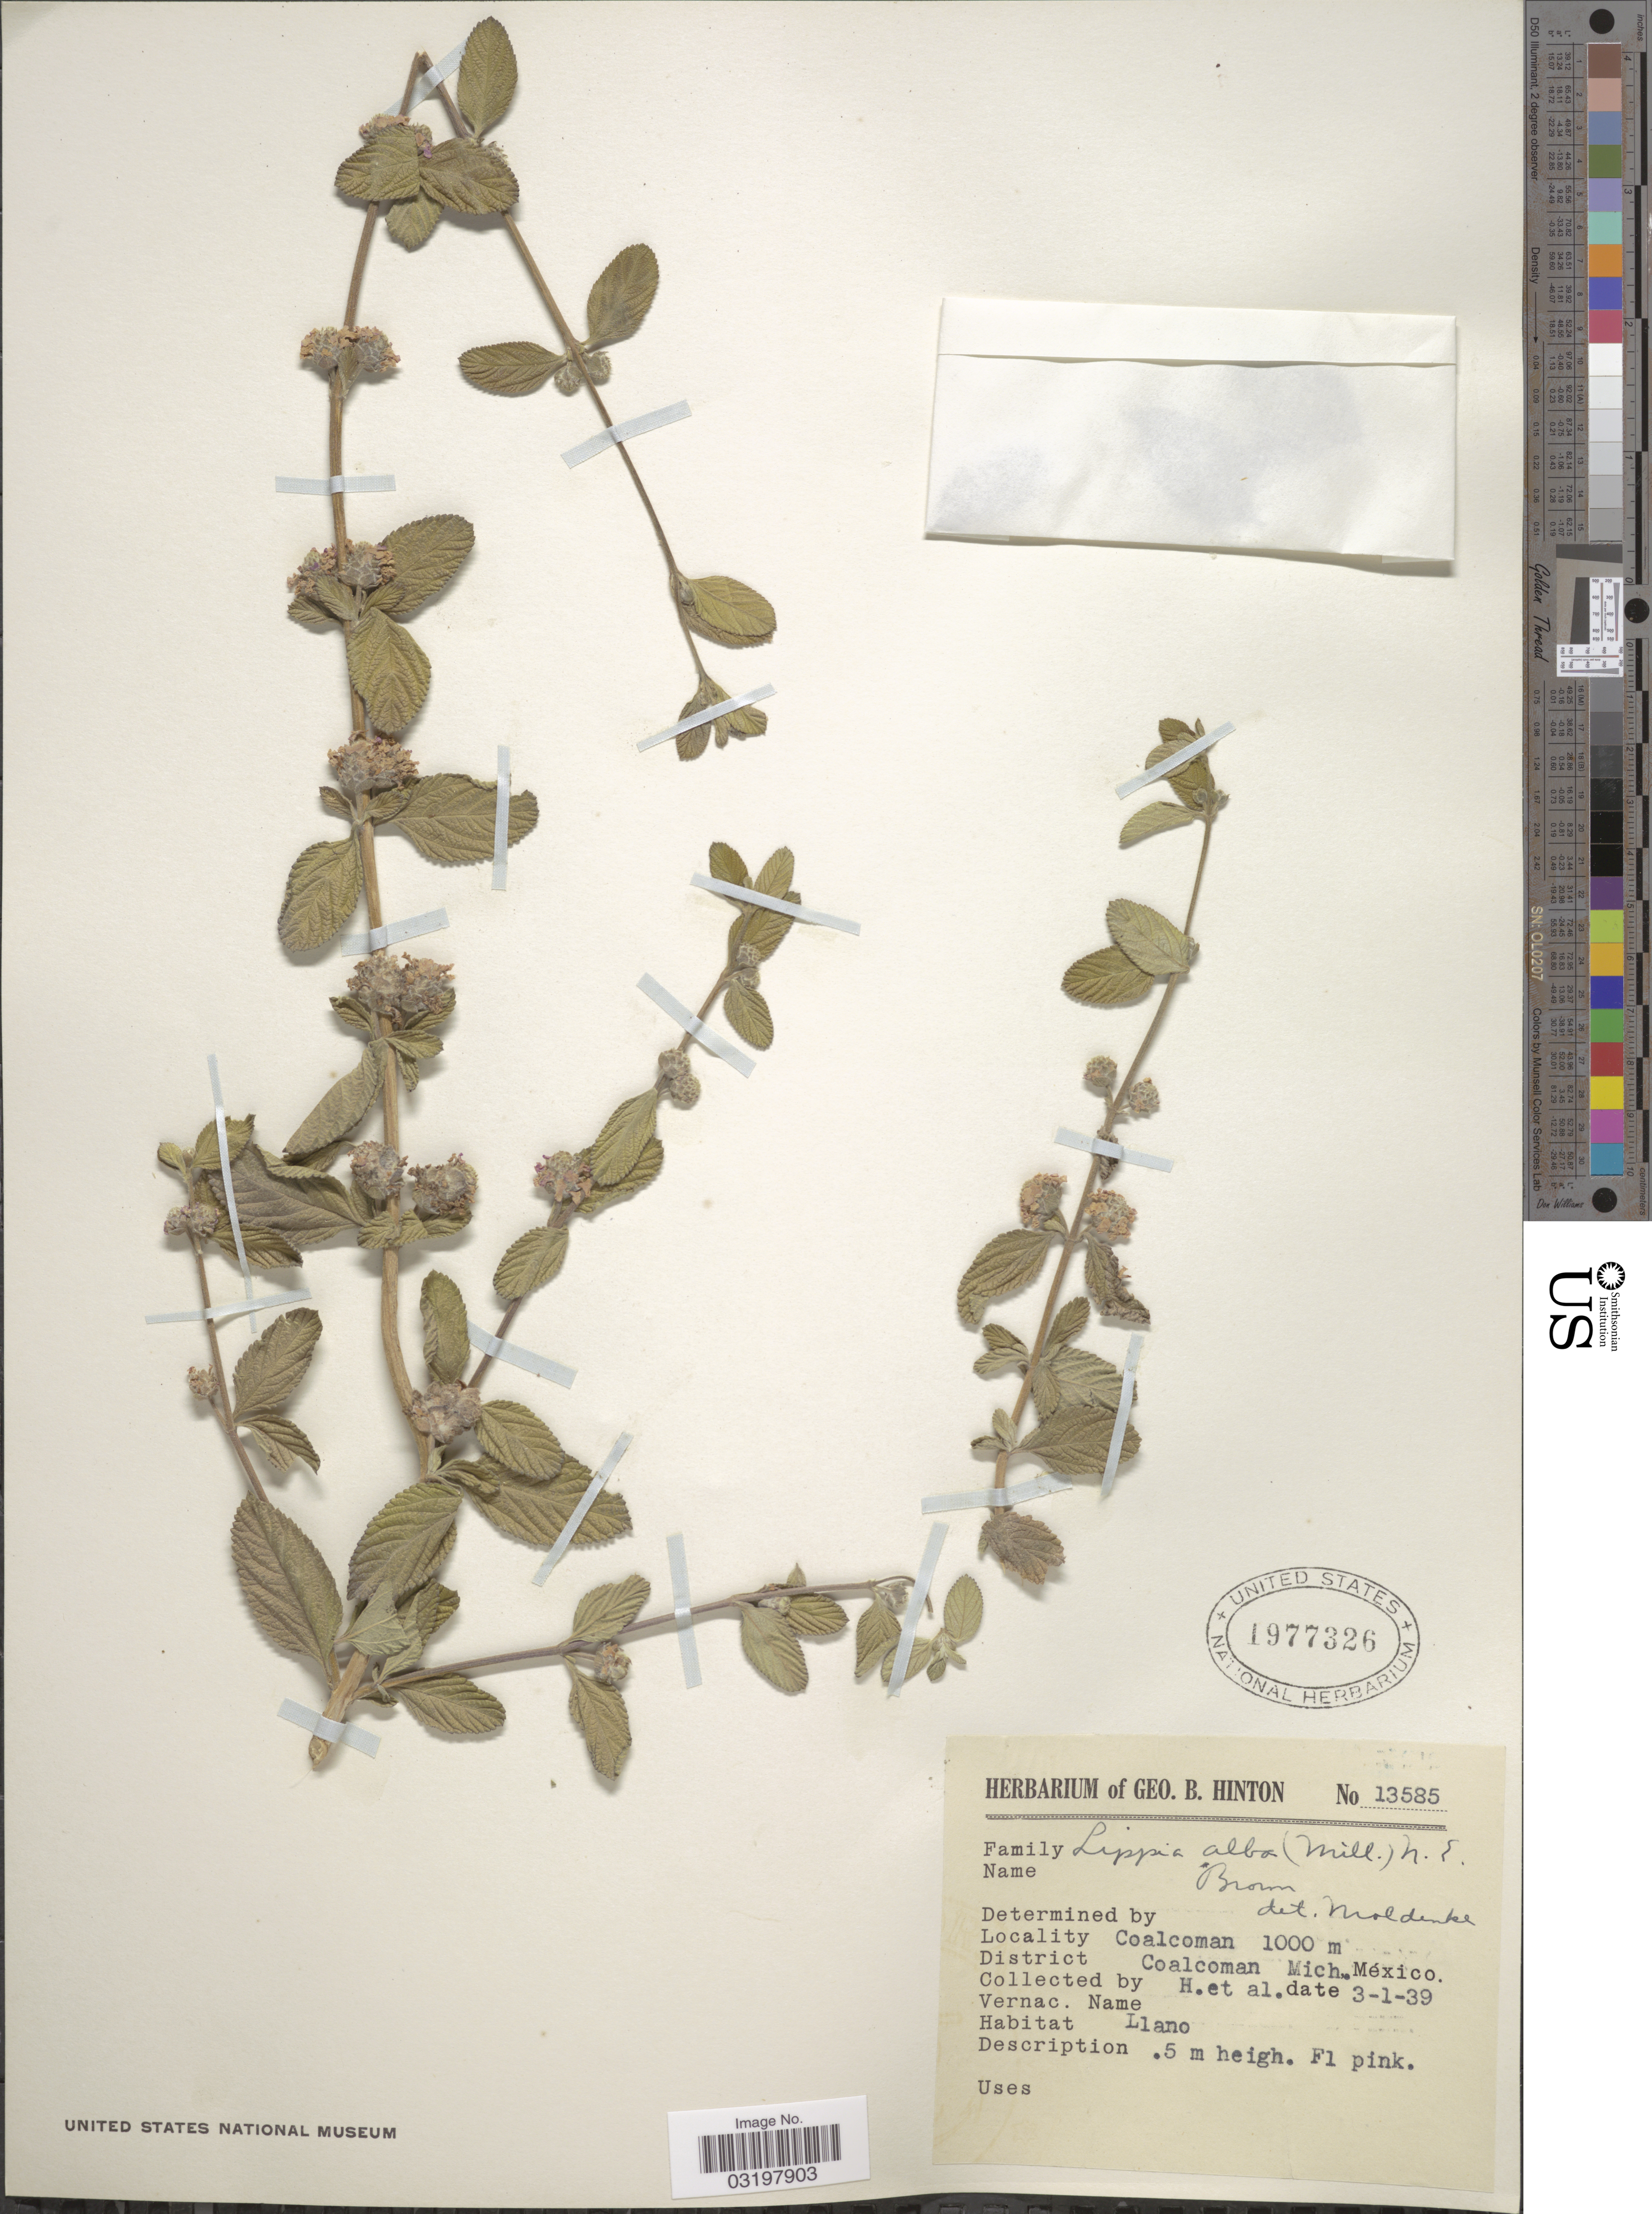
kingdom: Plantae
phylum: Tracheophyta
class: Magnoliopsida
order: Lamiales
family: Verbenaceae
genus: Lippia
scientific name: Lippia alba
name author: (Mill.) N.E. Br. ex Britton & P. Wilson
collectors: G. B. Hinton & et al.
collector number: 13585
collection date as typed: Transcribed d/m/y: 3/1/39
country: Mexico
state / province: Michoacán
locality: Coalcoman. District Coalcoman, Mich.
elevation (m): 1000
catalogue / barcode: US 1977326